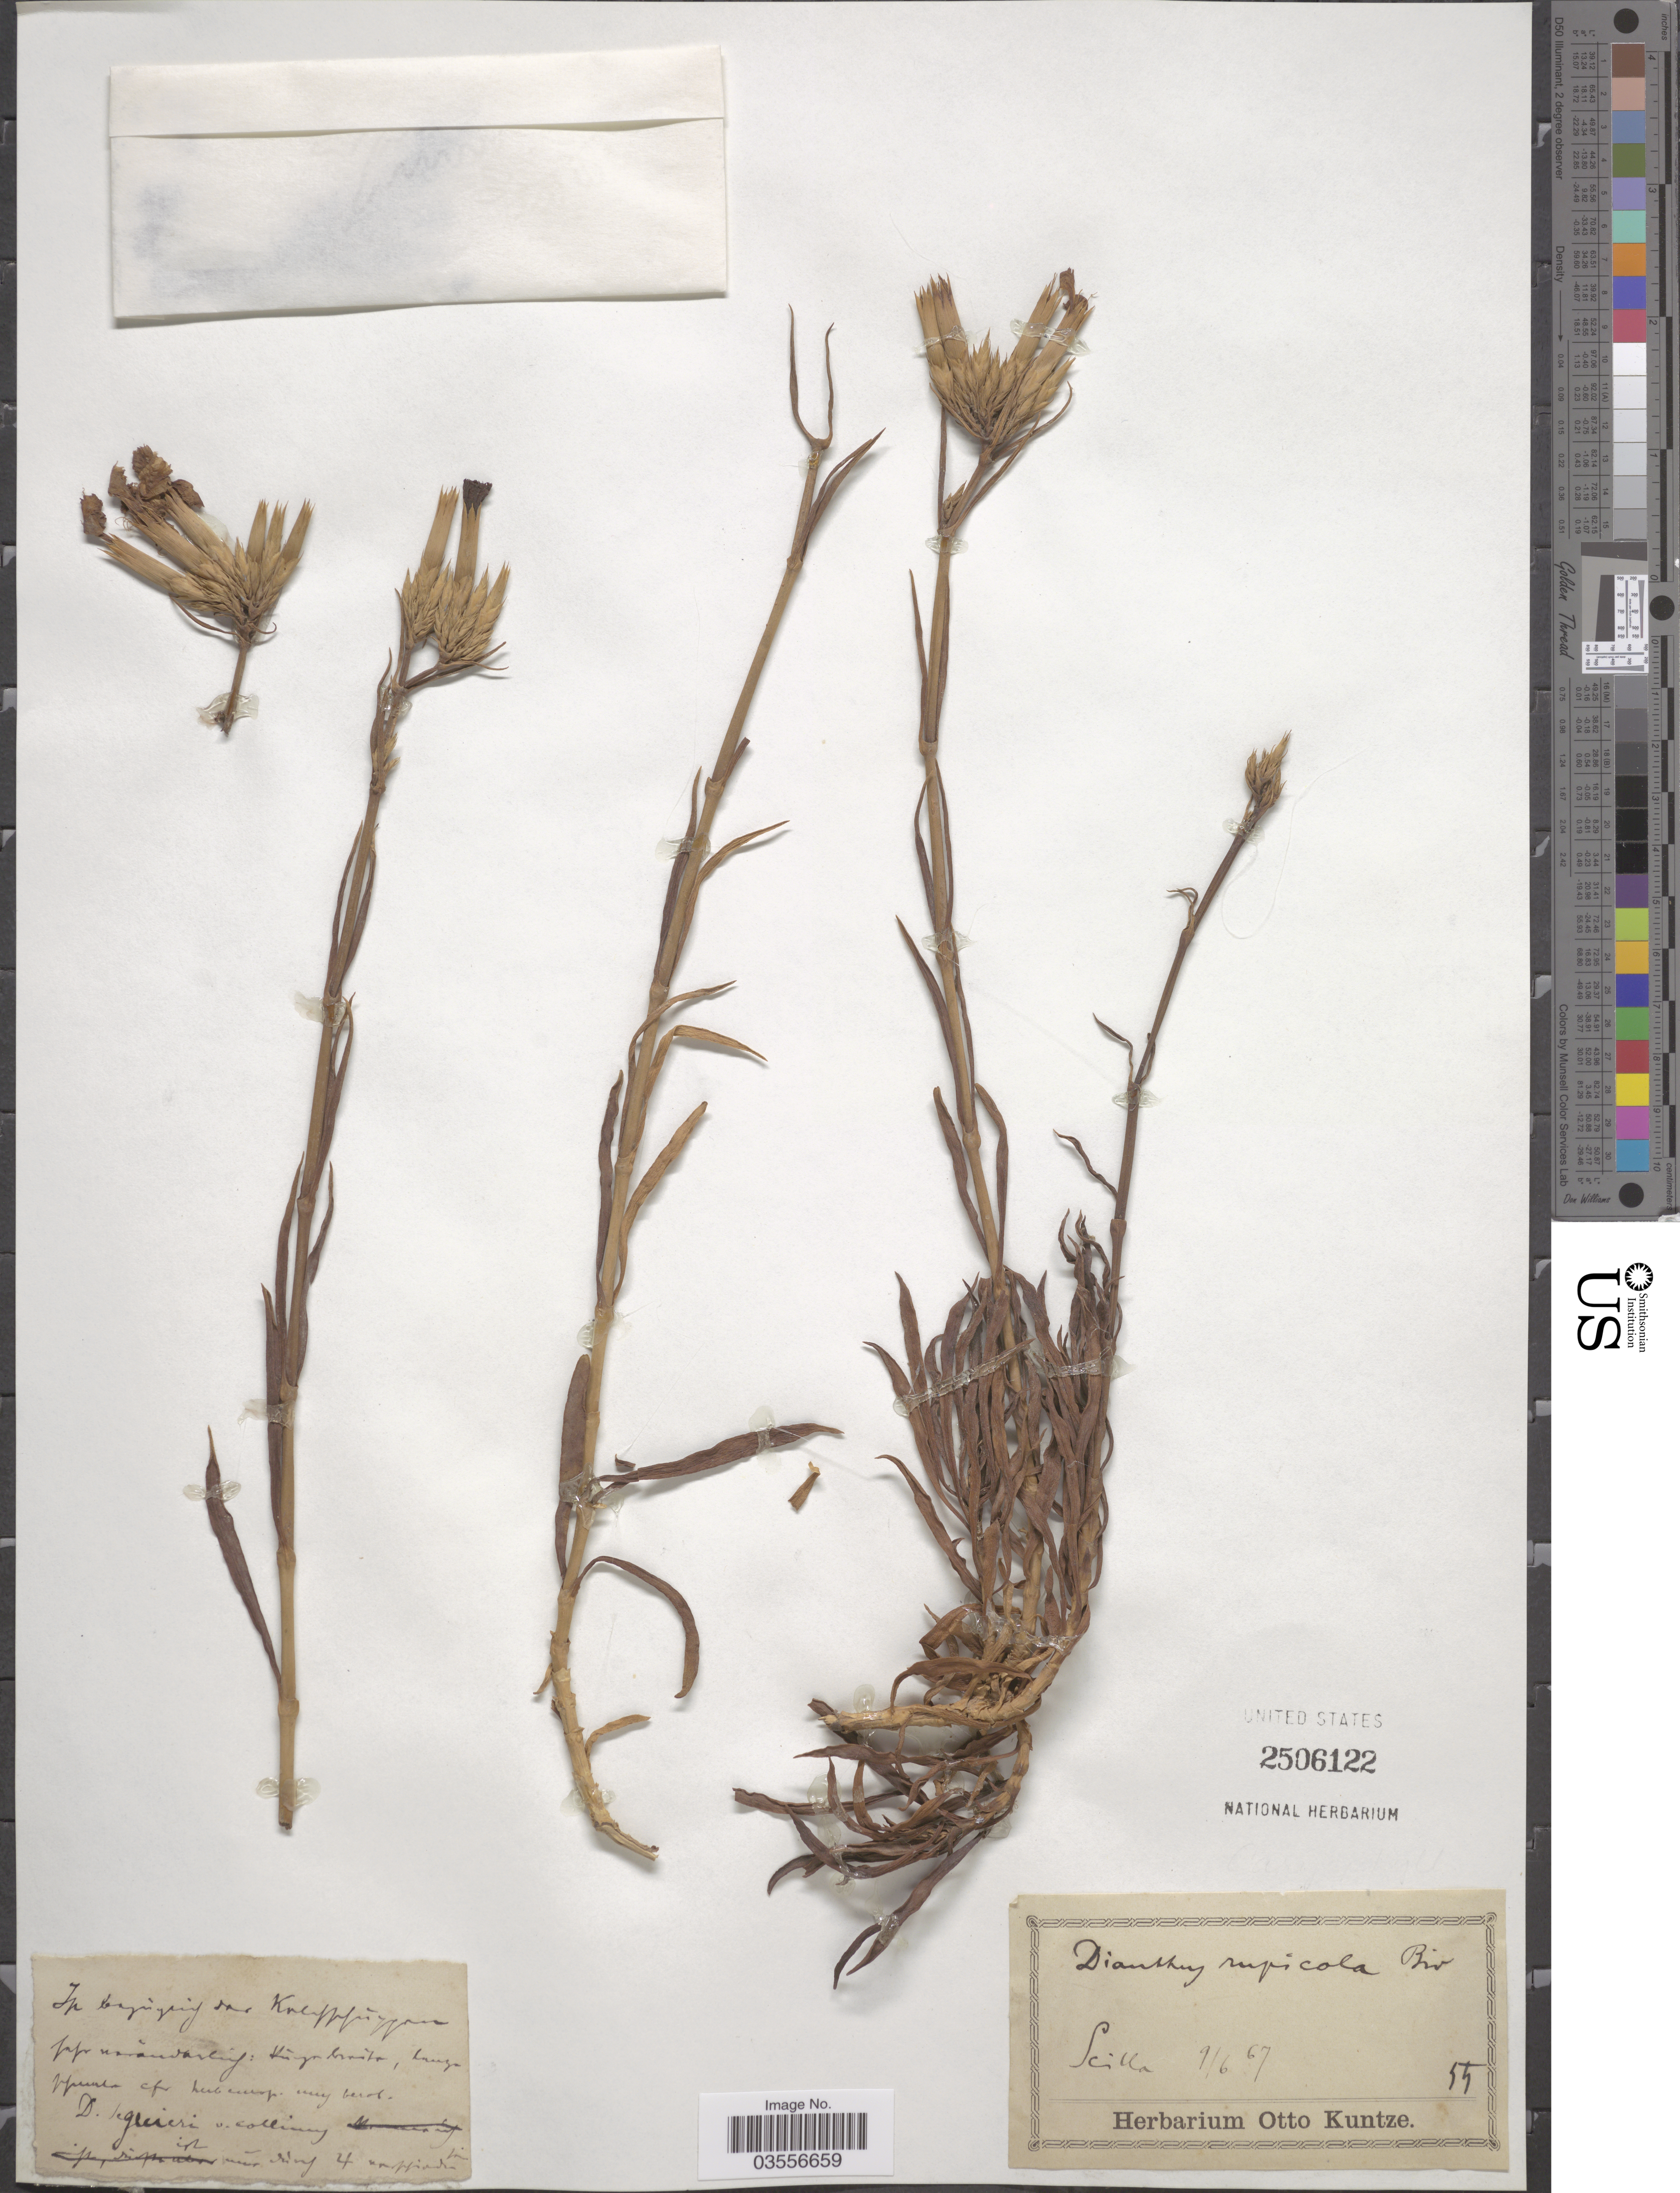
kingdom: Plantae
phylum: Tracheophyta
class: Magnoliopsida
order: Caryophyllales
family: Caryophyllaceae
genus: Dianthus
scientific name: Dianthus rupicola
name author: Biv.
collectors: ex herb. Otto Kuntze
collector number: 55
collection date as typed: Transcribed d/m/y: 9/6/67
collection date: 1867-06-09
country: Italy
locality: Scilla [interpreted].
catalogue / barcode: US 2506122